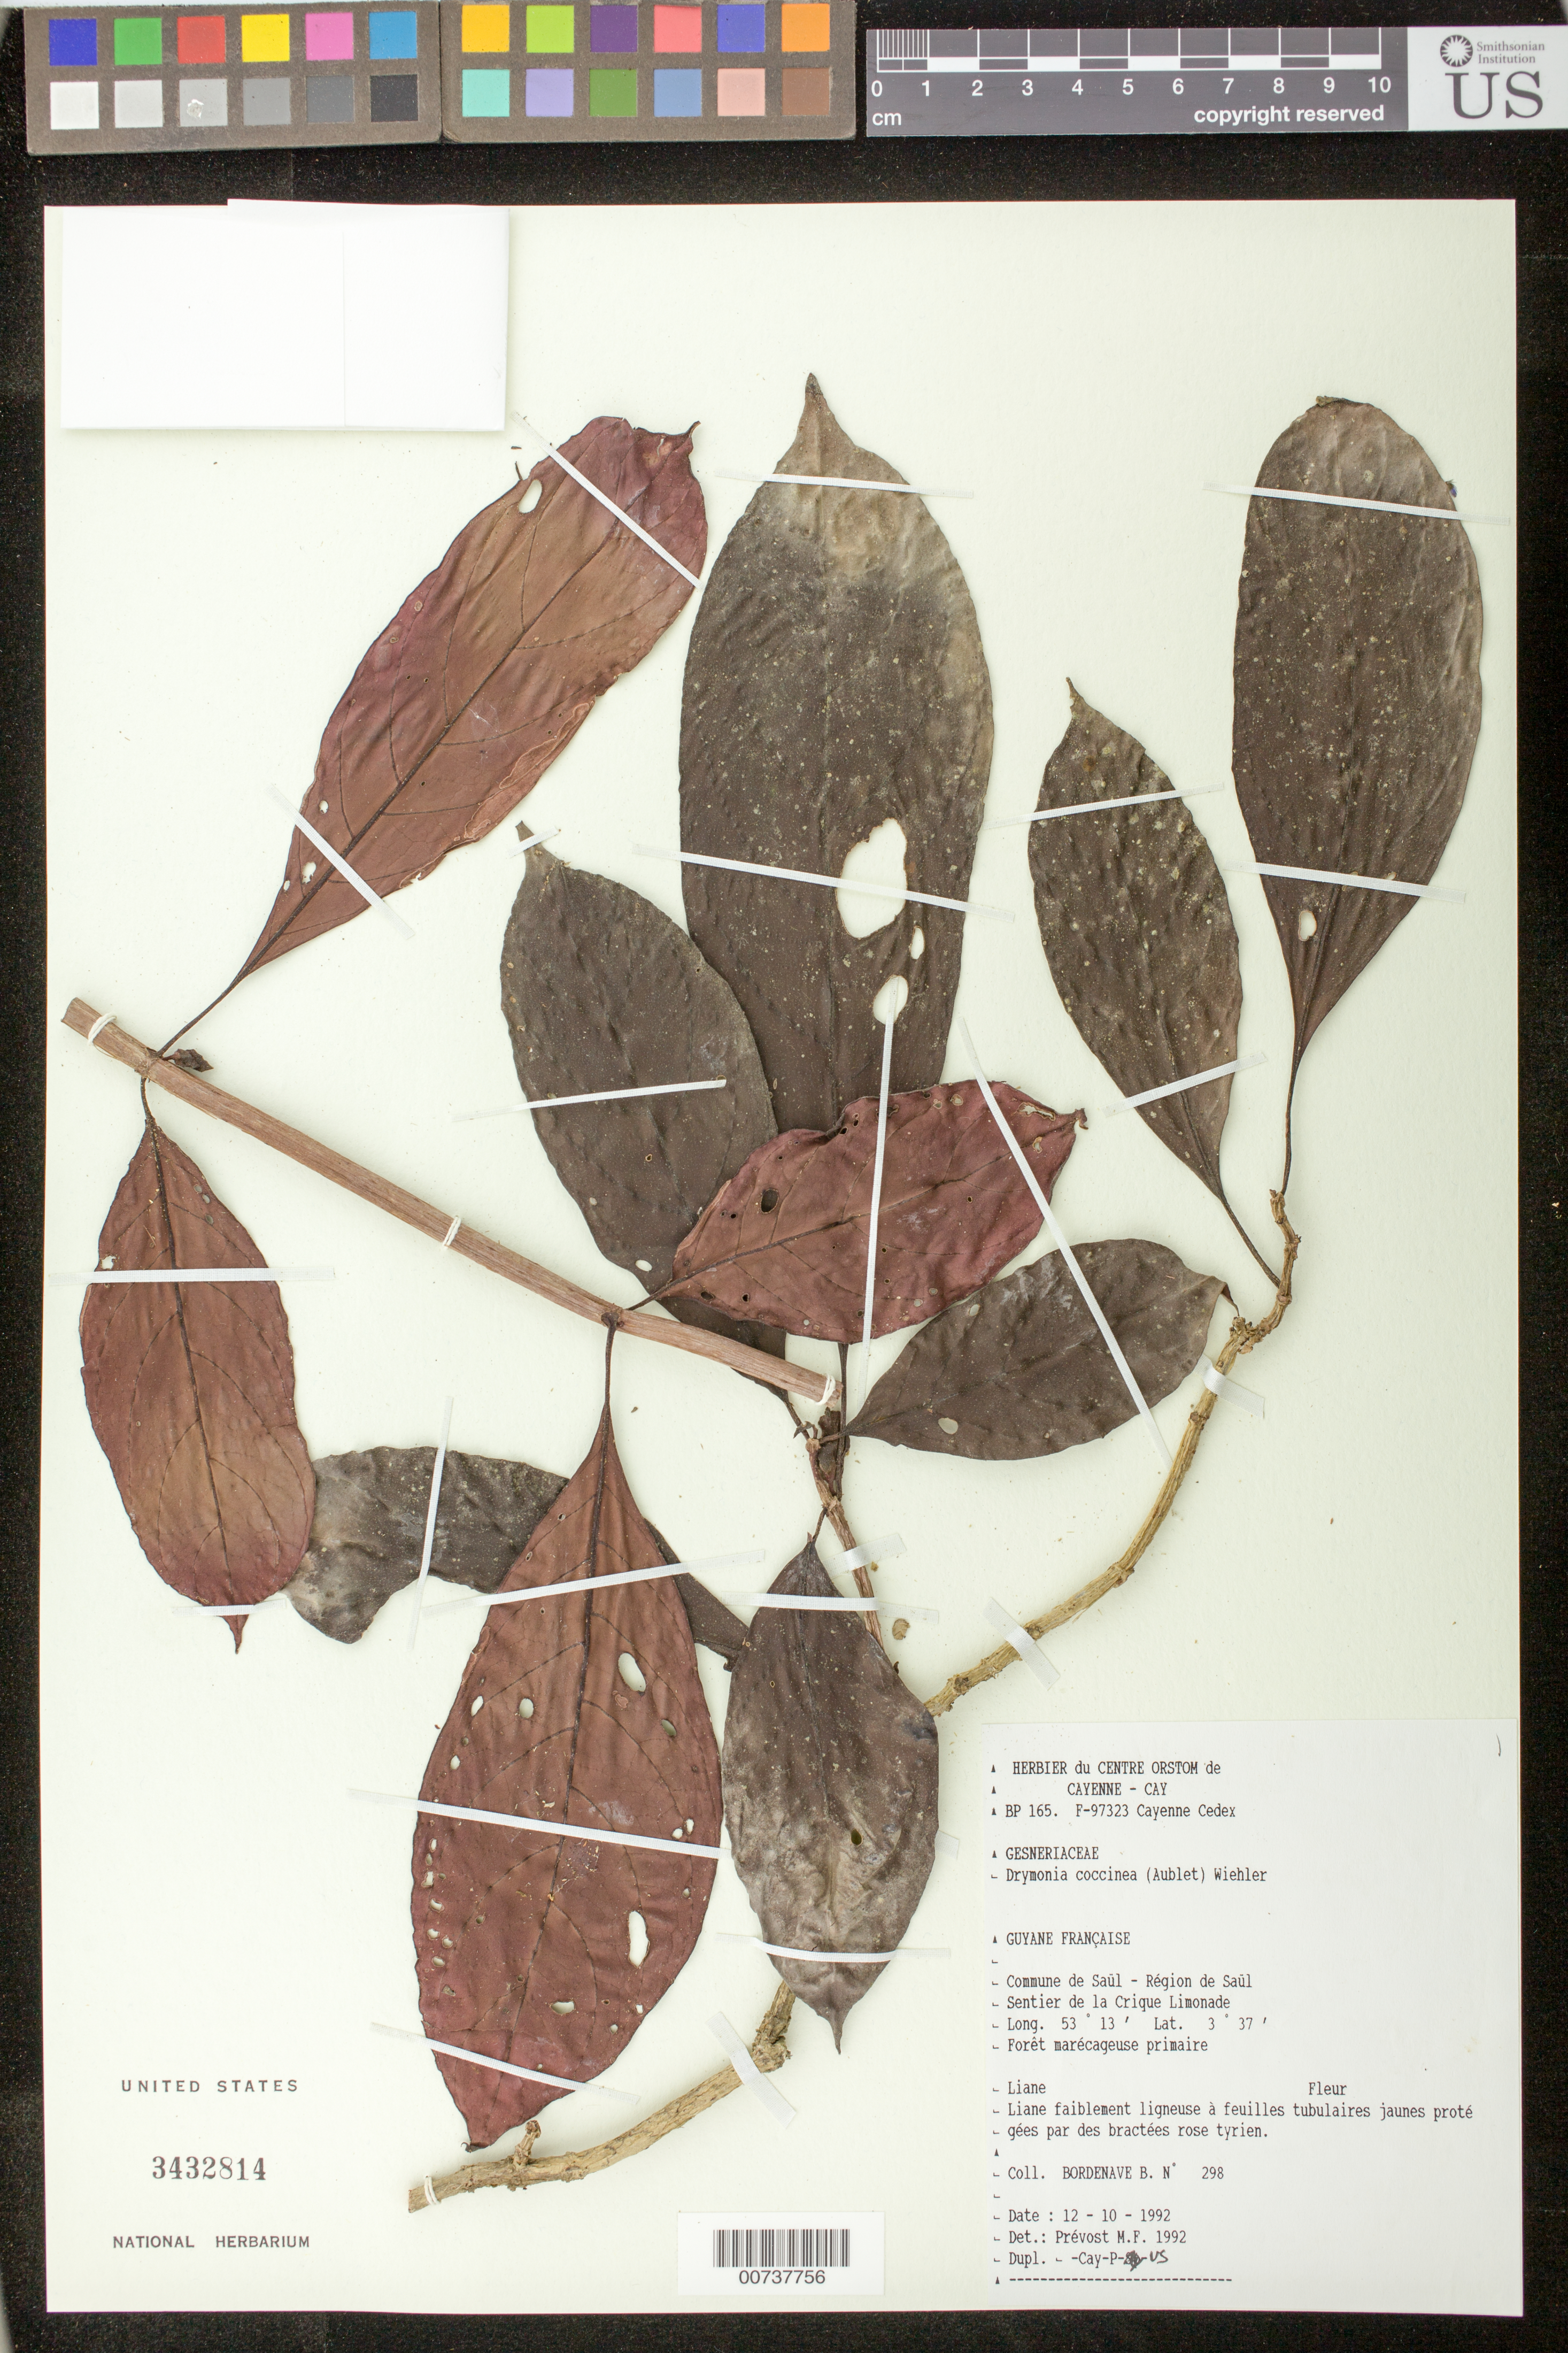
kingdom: Plantae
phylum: Tracheophyta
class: Magnoliopsida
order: Lamiales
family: Gesneriaceae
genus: Drymonia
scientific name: Drymonia coccinea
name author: (Aubl.) Wiehler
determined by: Prévost, M.-F.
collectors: B. Bordenave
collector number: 298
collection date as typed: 12 Oct 1992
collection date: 1992-10-12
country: French Guiana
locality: Commune de Saül - région de Saül, sentier de la Crique Limonade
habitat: Forêt marécageuse primaire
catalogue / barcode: US 3432814